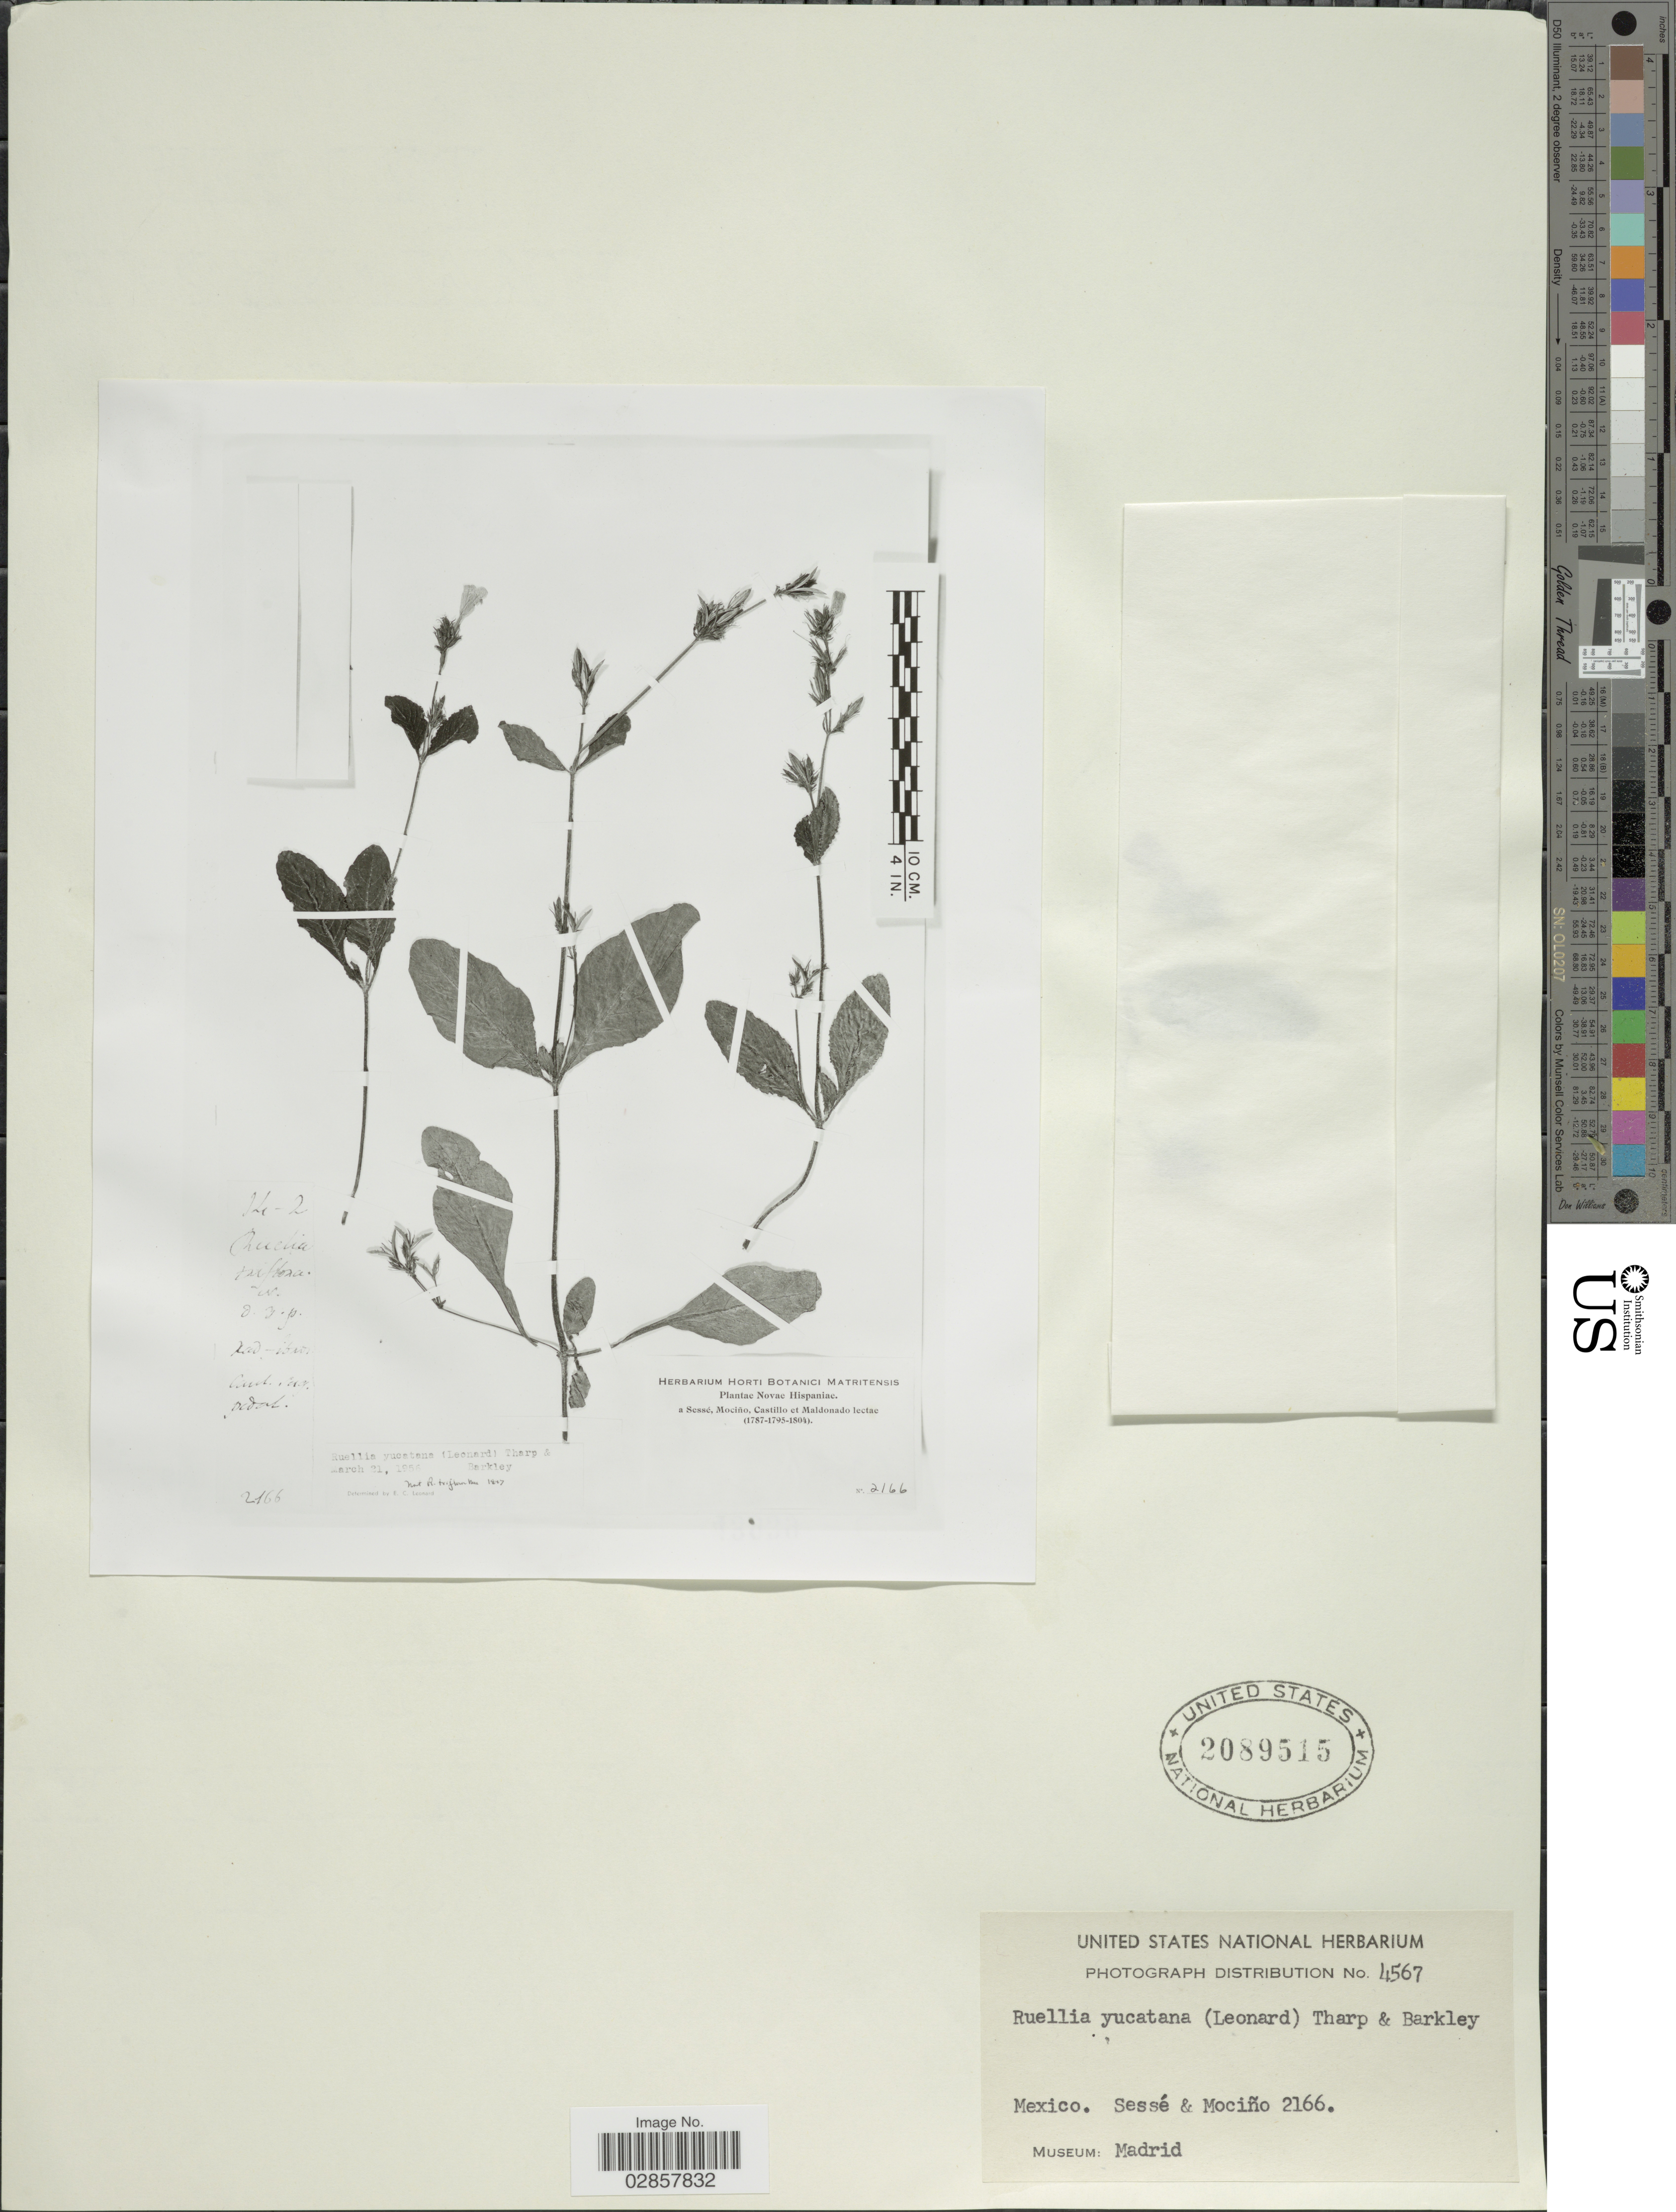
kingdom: Plantae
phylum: Tracheophyta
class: Magnoliopsida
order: Lamiales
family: Acanthaceae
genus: Ruellia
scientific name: Ruellia nudiflora var. yucatana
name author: Leonard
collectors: Sessé, -- & Mociño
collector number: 2166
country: Mexico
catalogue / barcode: US 2089515